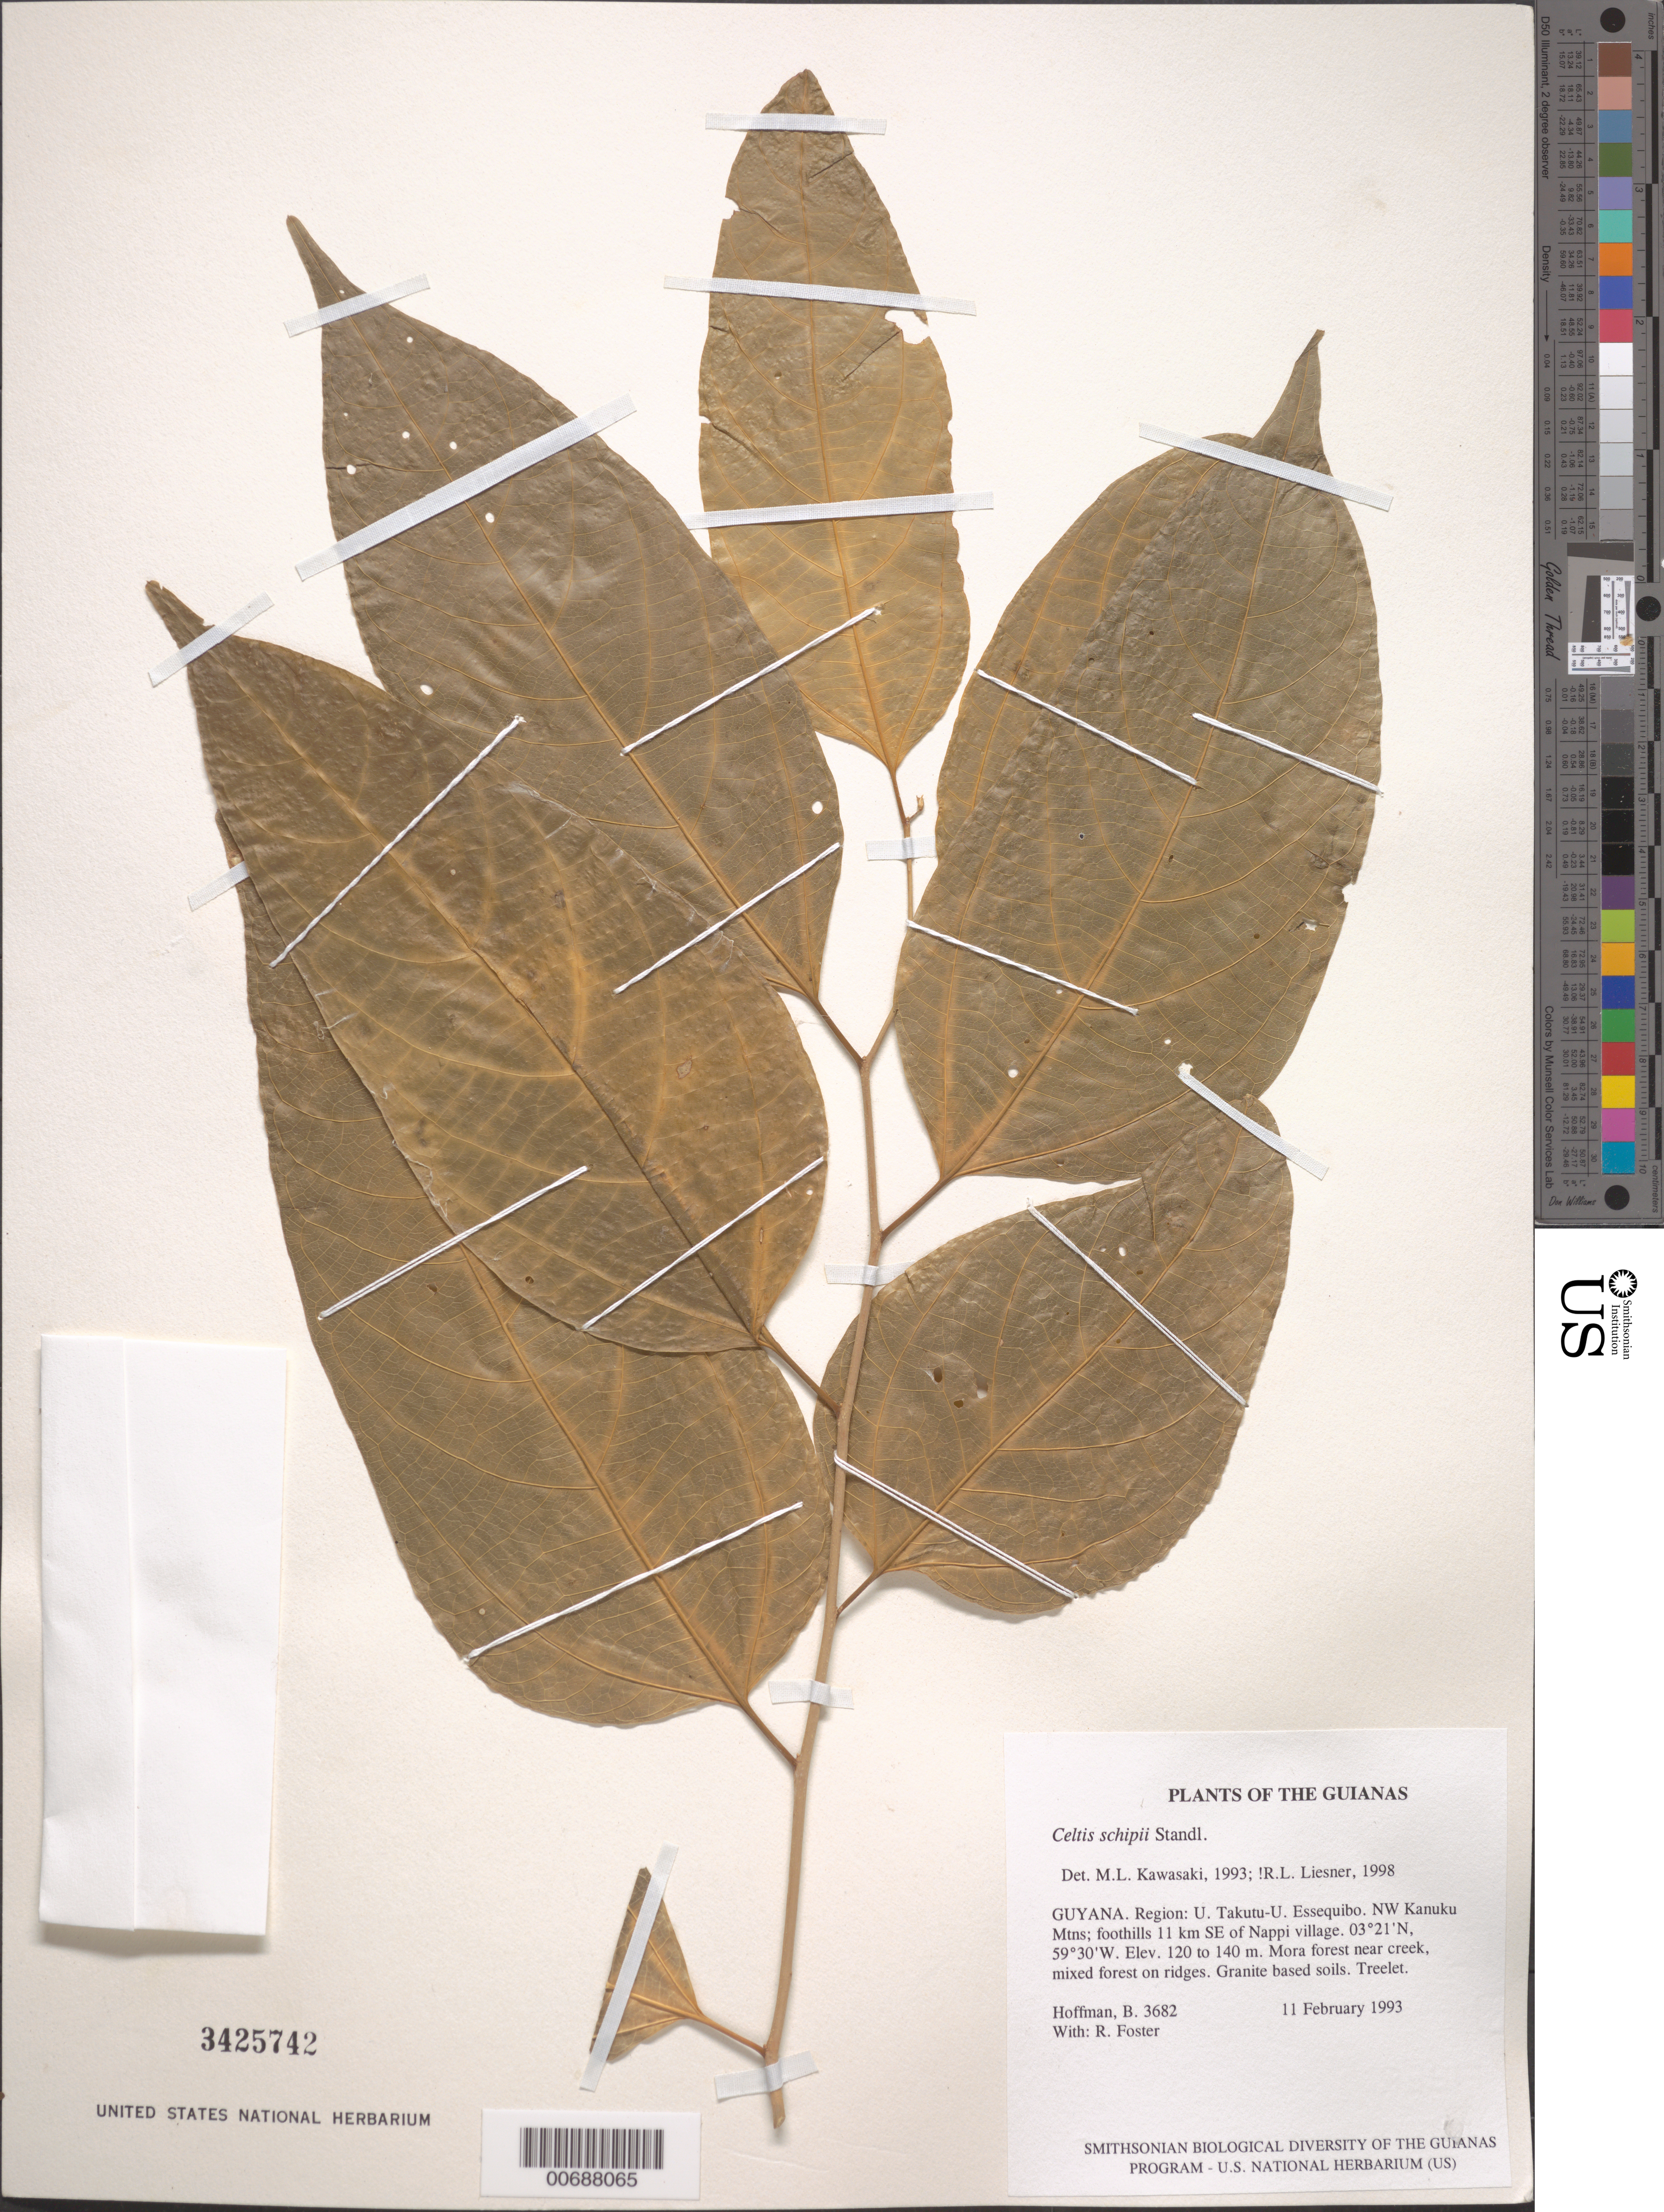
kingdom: Plantae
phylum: Tracheophyta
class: Magnoliopsida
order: Rosales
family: Cannabaceae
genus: Celtis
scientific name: Celtis schippii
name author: Standl.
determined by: Liesner, R. L.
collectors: B. Hoffman & R. Foster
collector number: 3682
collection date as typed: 11 February 1993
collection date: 1993-02-11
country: Guyana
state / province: U. Takutu-U. Essequibo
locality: NW Kanuku Mountains; foothills 11 km SE of Nappi village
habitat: Mora forest near creek, mixed forest on ridges. Granite based soils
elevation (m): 120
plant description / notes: Sterile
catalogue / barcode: US 3425742